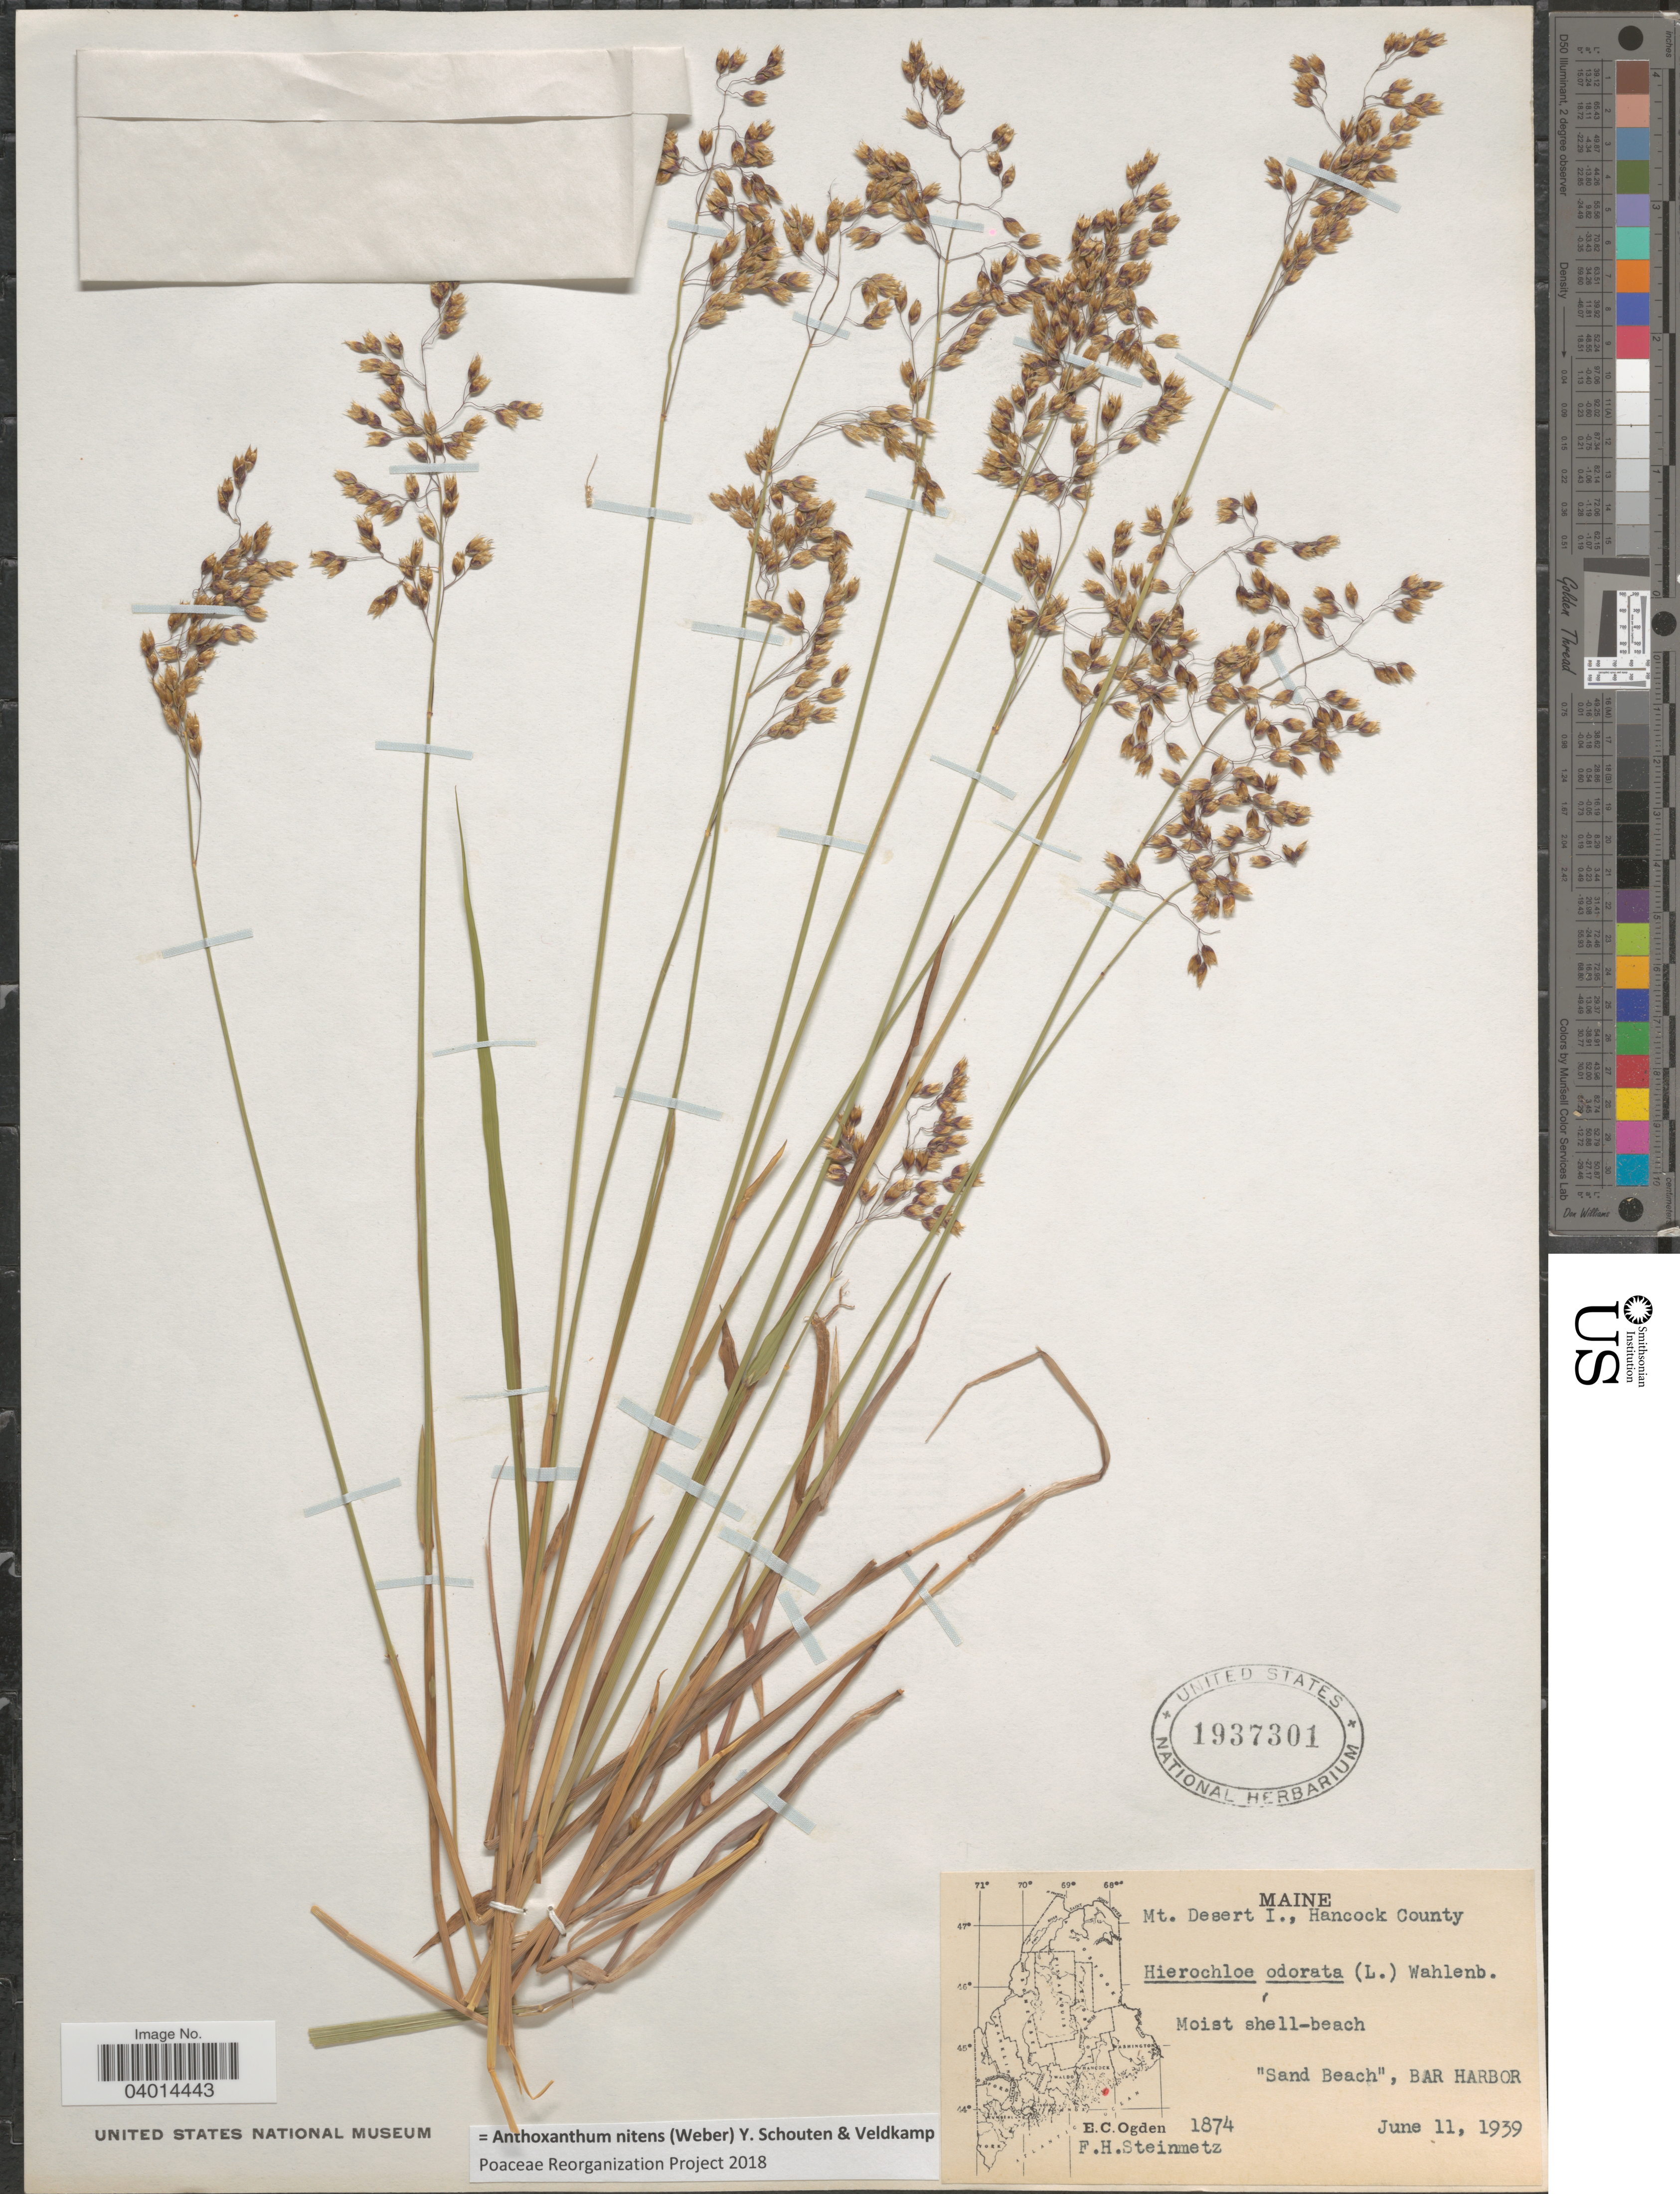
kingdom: Plantae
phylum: Tracheophyta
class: Liliopsida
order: Poales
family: Poaceae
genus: Anthoxanthum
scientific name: Anthoxanthum nitens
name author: (G.H. Weber) R.T.A. Schouten & Veldkamp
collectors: E. Ogden & F. H. Steinmetz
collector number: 1874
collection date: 1939-06-11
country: United States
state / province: Maine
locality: Mt. Desert I., Hancock County. "Sand Beach", Bar Harbor.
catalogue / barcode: US 1937301